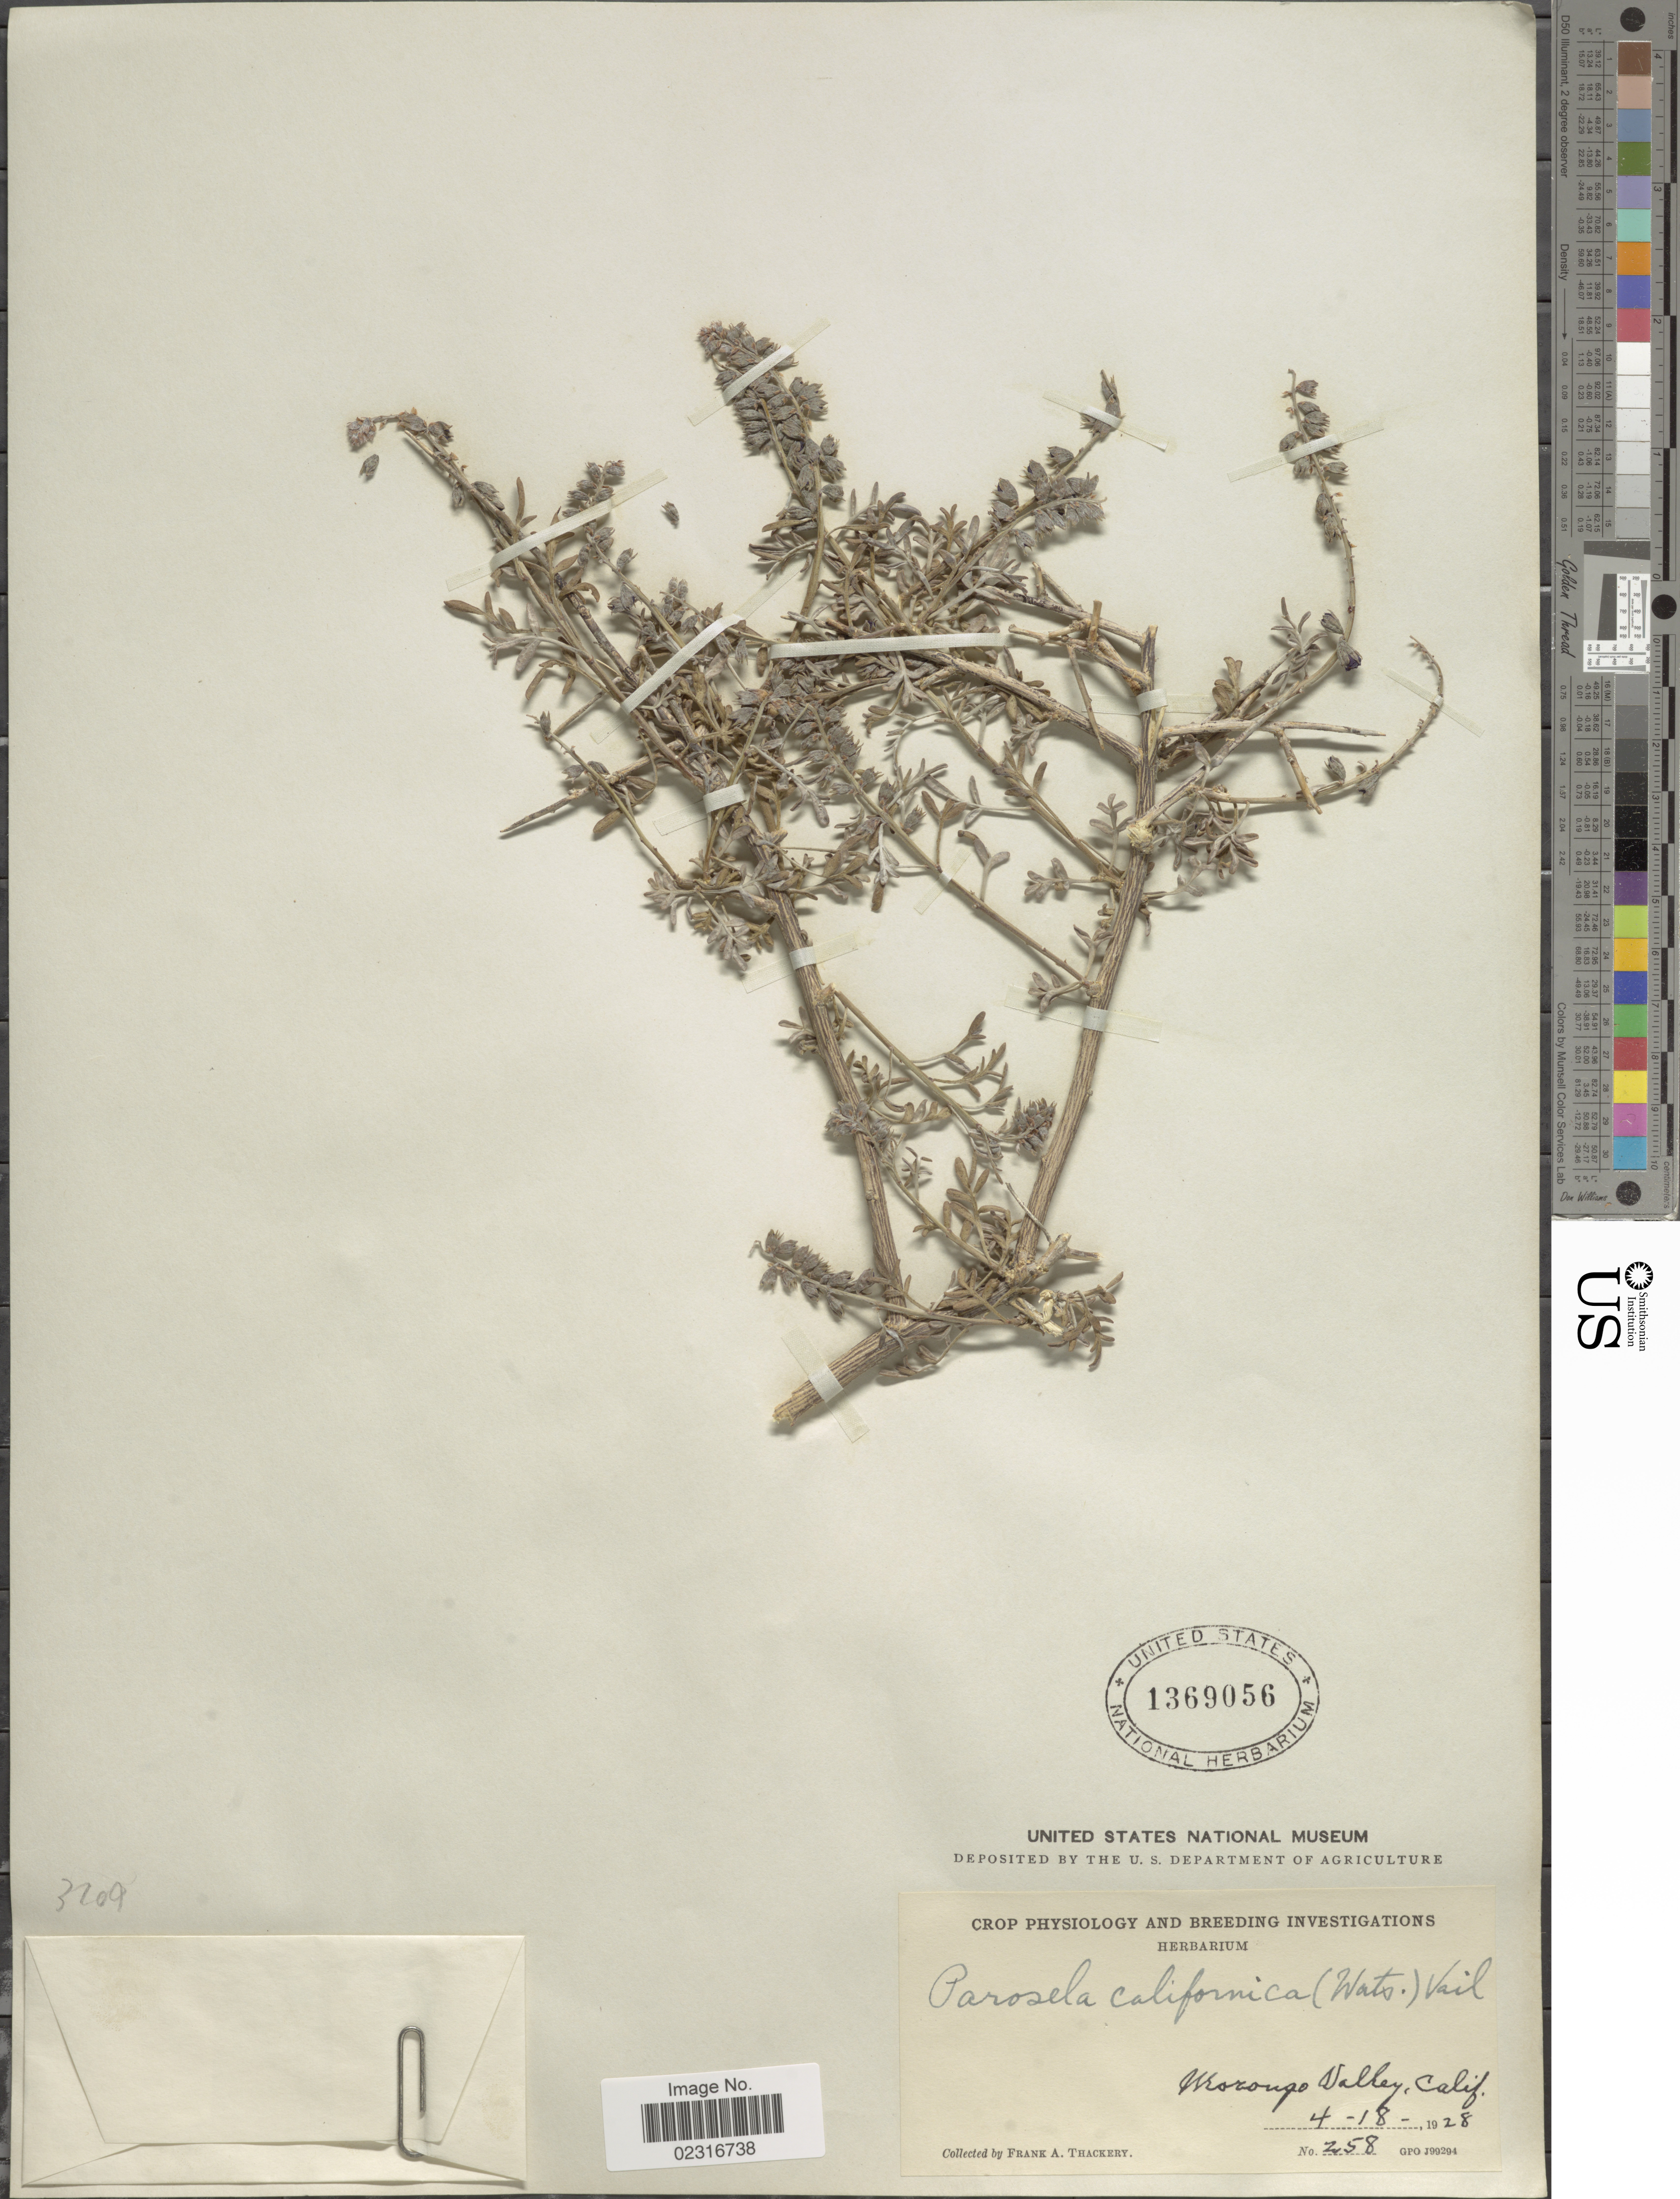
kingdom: Plantae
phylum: Tracheophyta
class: Magnoliopsida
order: Fabales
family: Fabaceae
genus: Dalea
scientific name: Dalea californica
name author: S. Watson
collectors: F. Thackery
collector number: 258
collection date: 1928-04-18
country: United States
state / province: California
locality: Morongo Valley, Calif.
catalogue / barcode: US 1369056